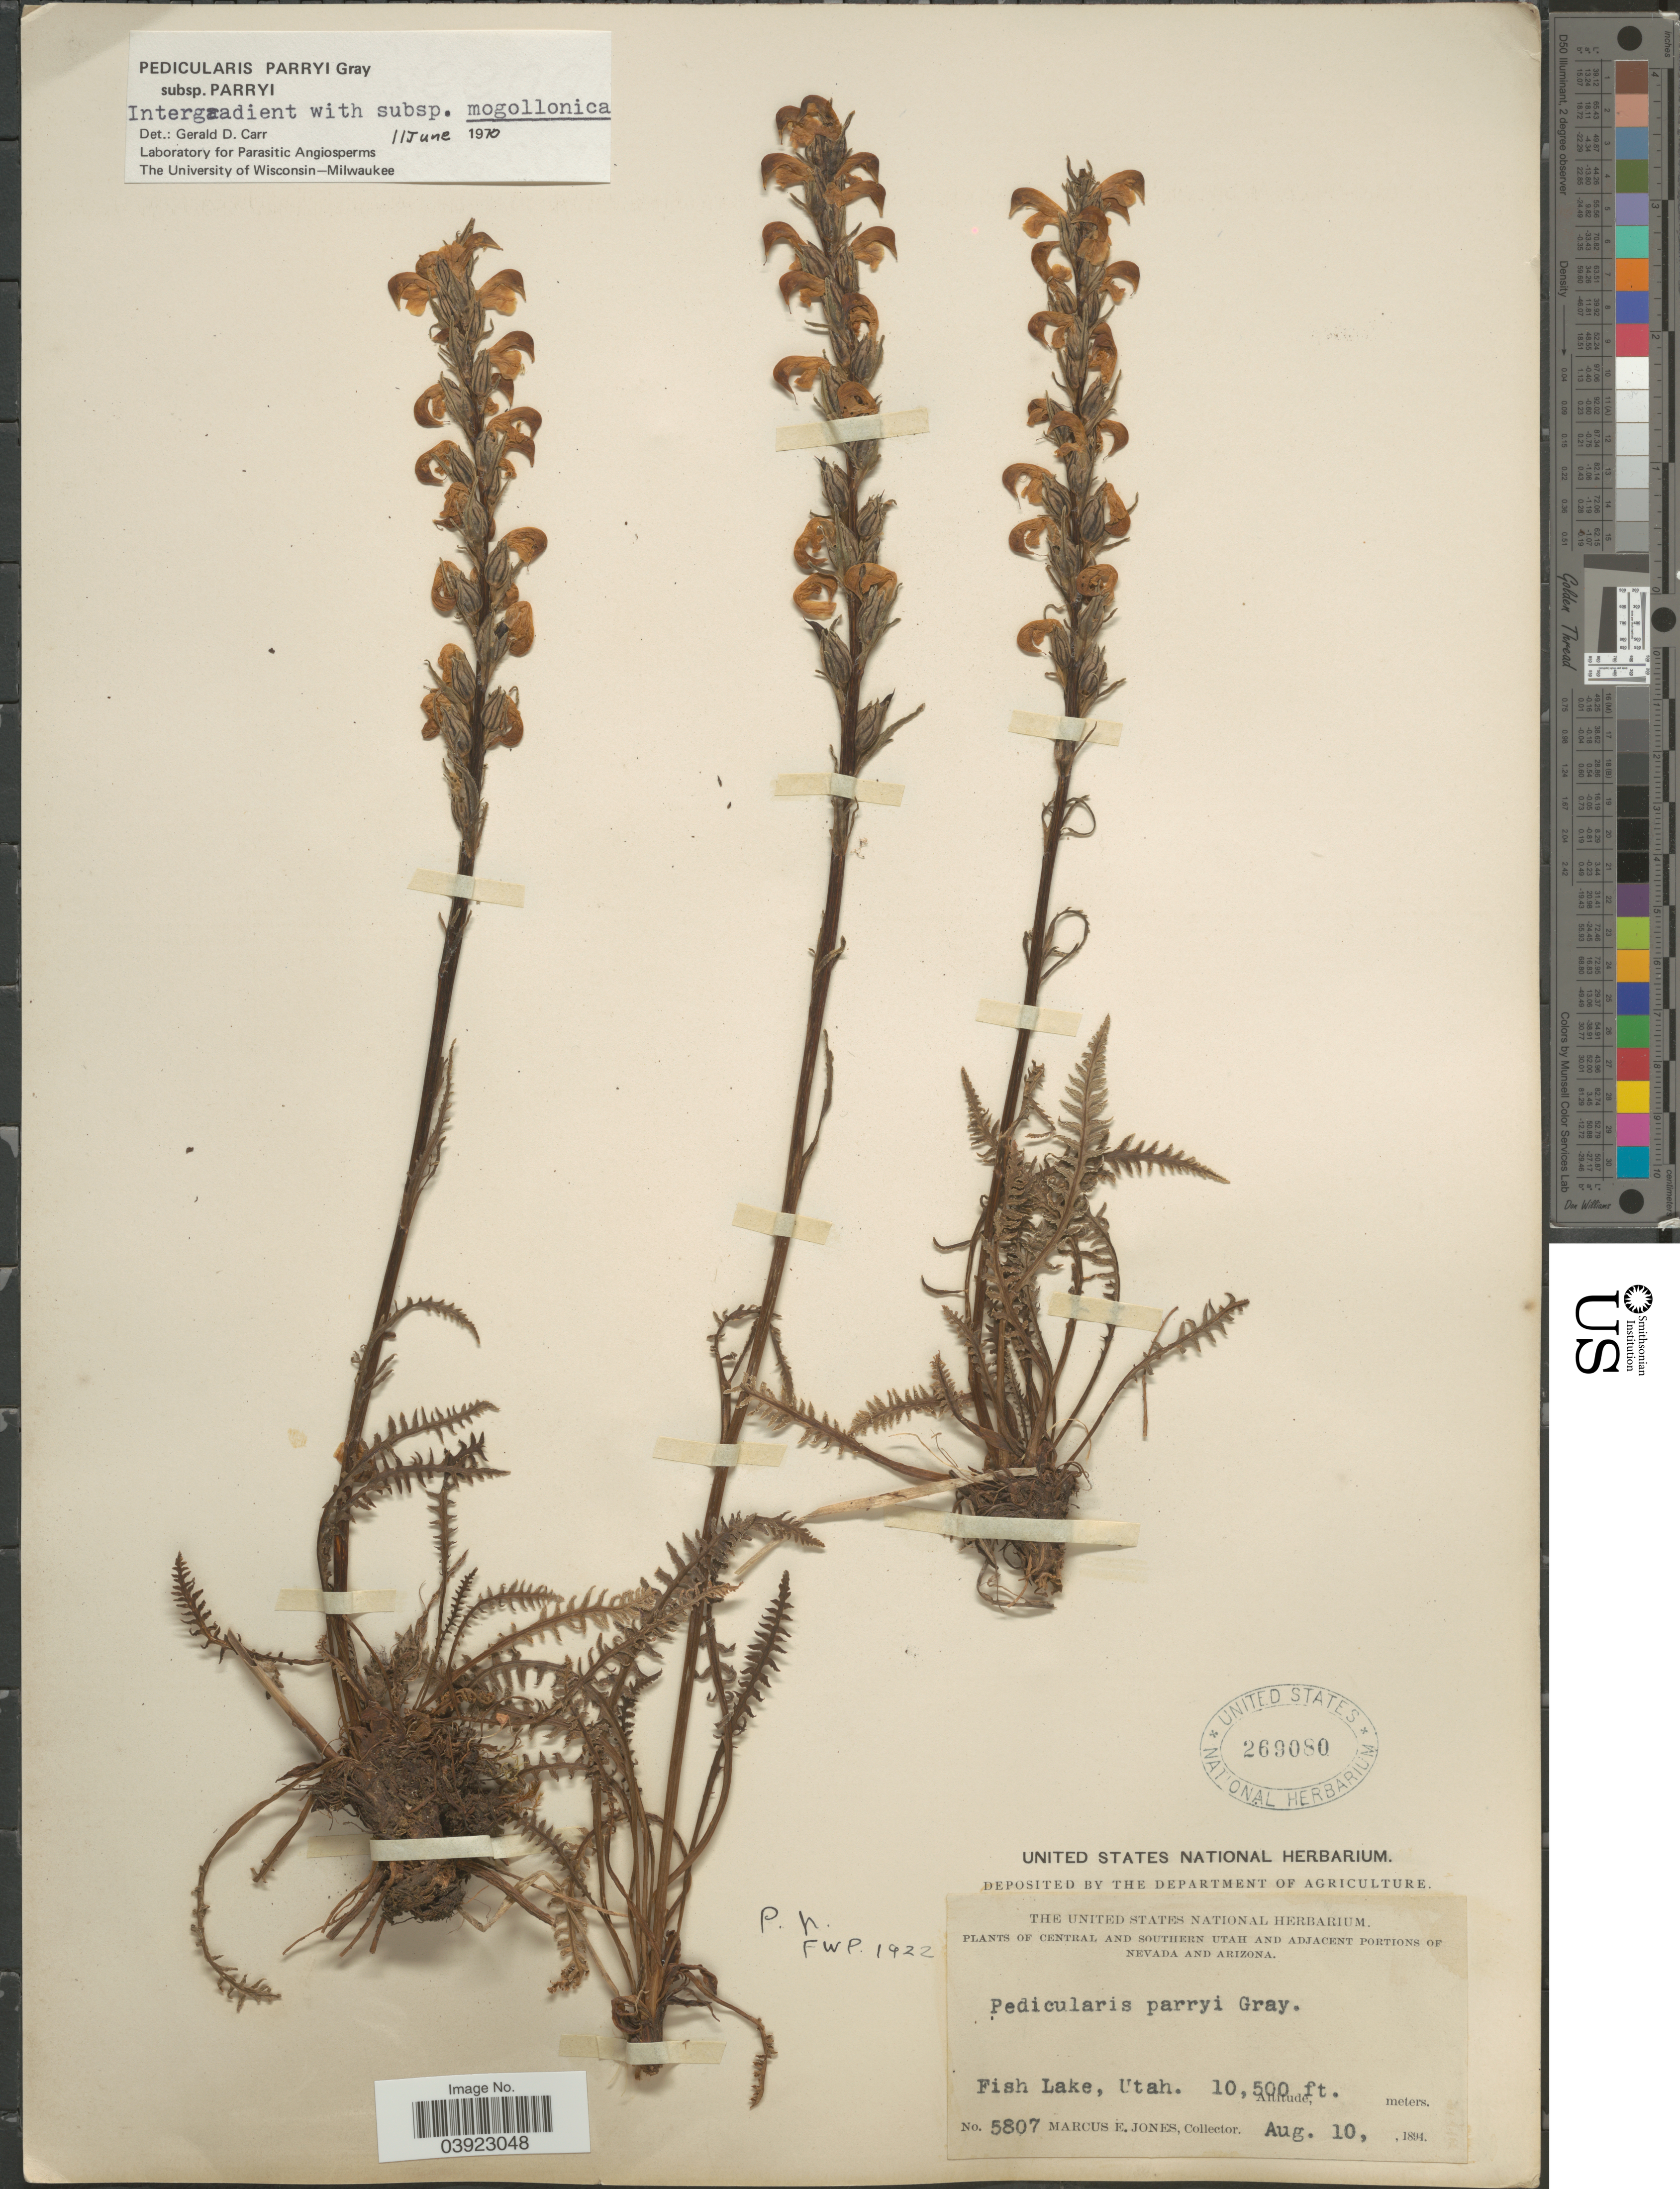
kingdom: Plantae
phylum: Tracheophyta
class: Magnoliopsida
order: Lamiales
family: Orobanchaceae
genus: Pedicularis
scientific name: Pedicularis parryi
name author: A. Gray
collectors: M. E. Jones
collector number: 5807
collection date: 1894-08-10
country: United States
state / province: Utah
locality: Central and Southern Utah. Fish Lake.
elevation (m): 3200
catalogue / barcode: US 269080